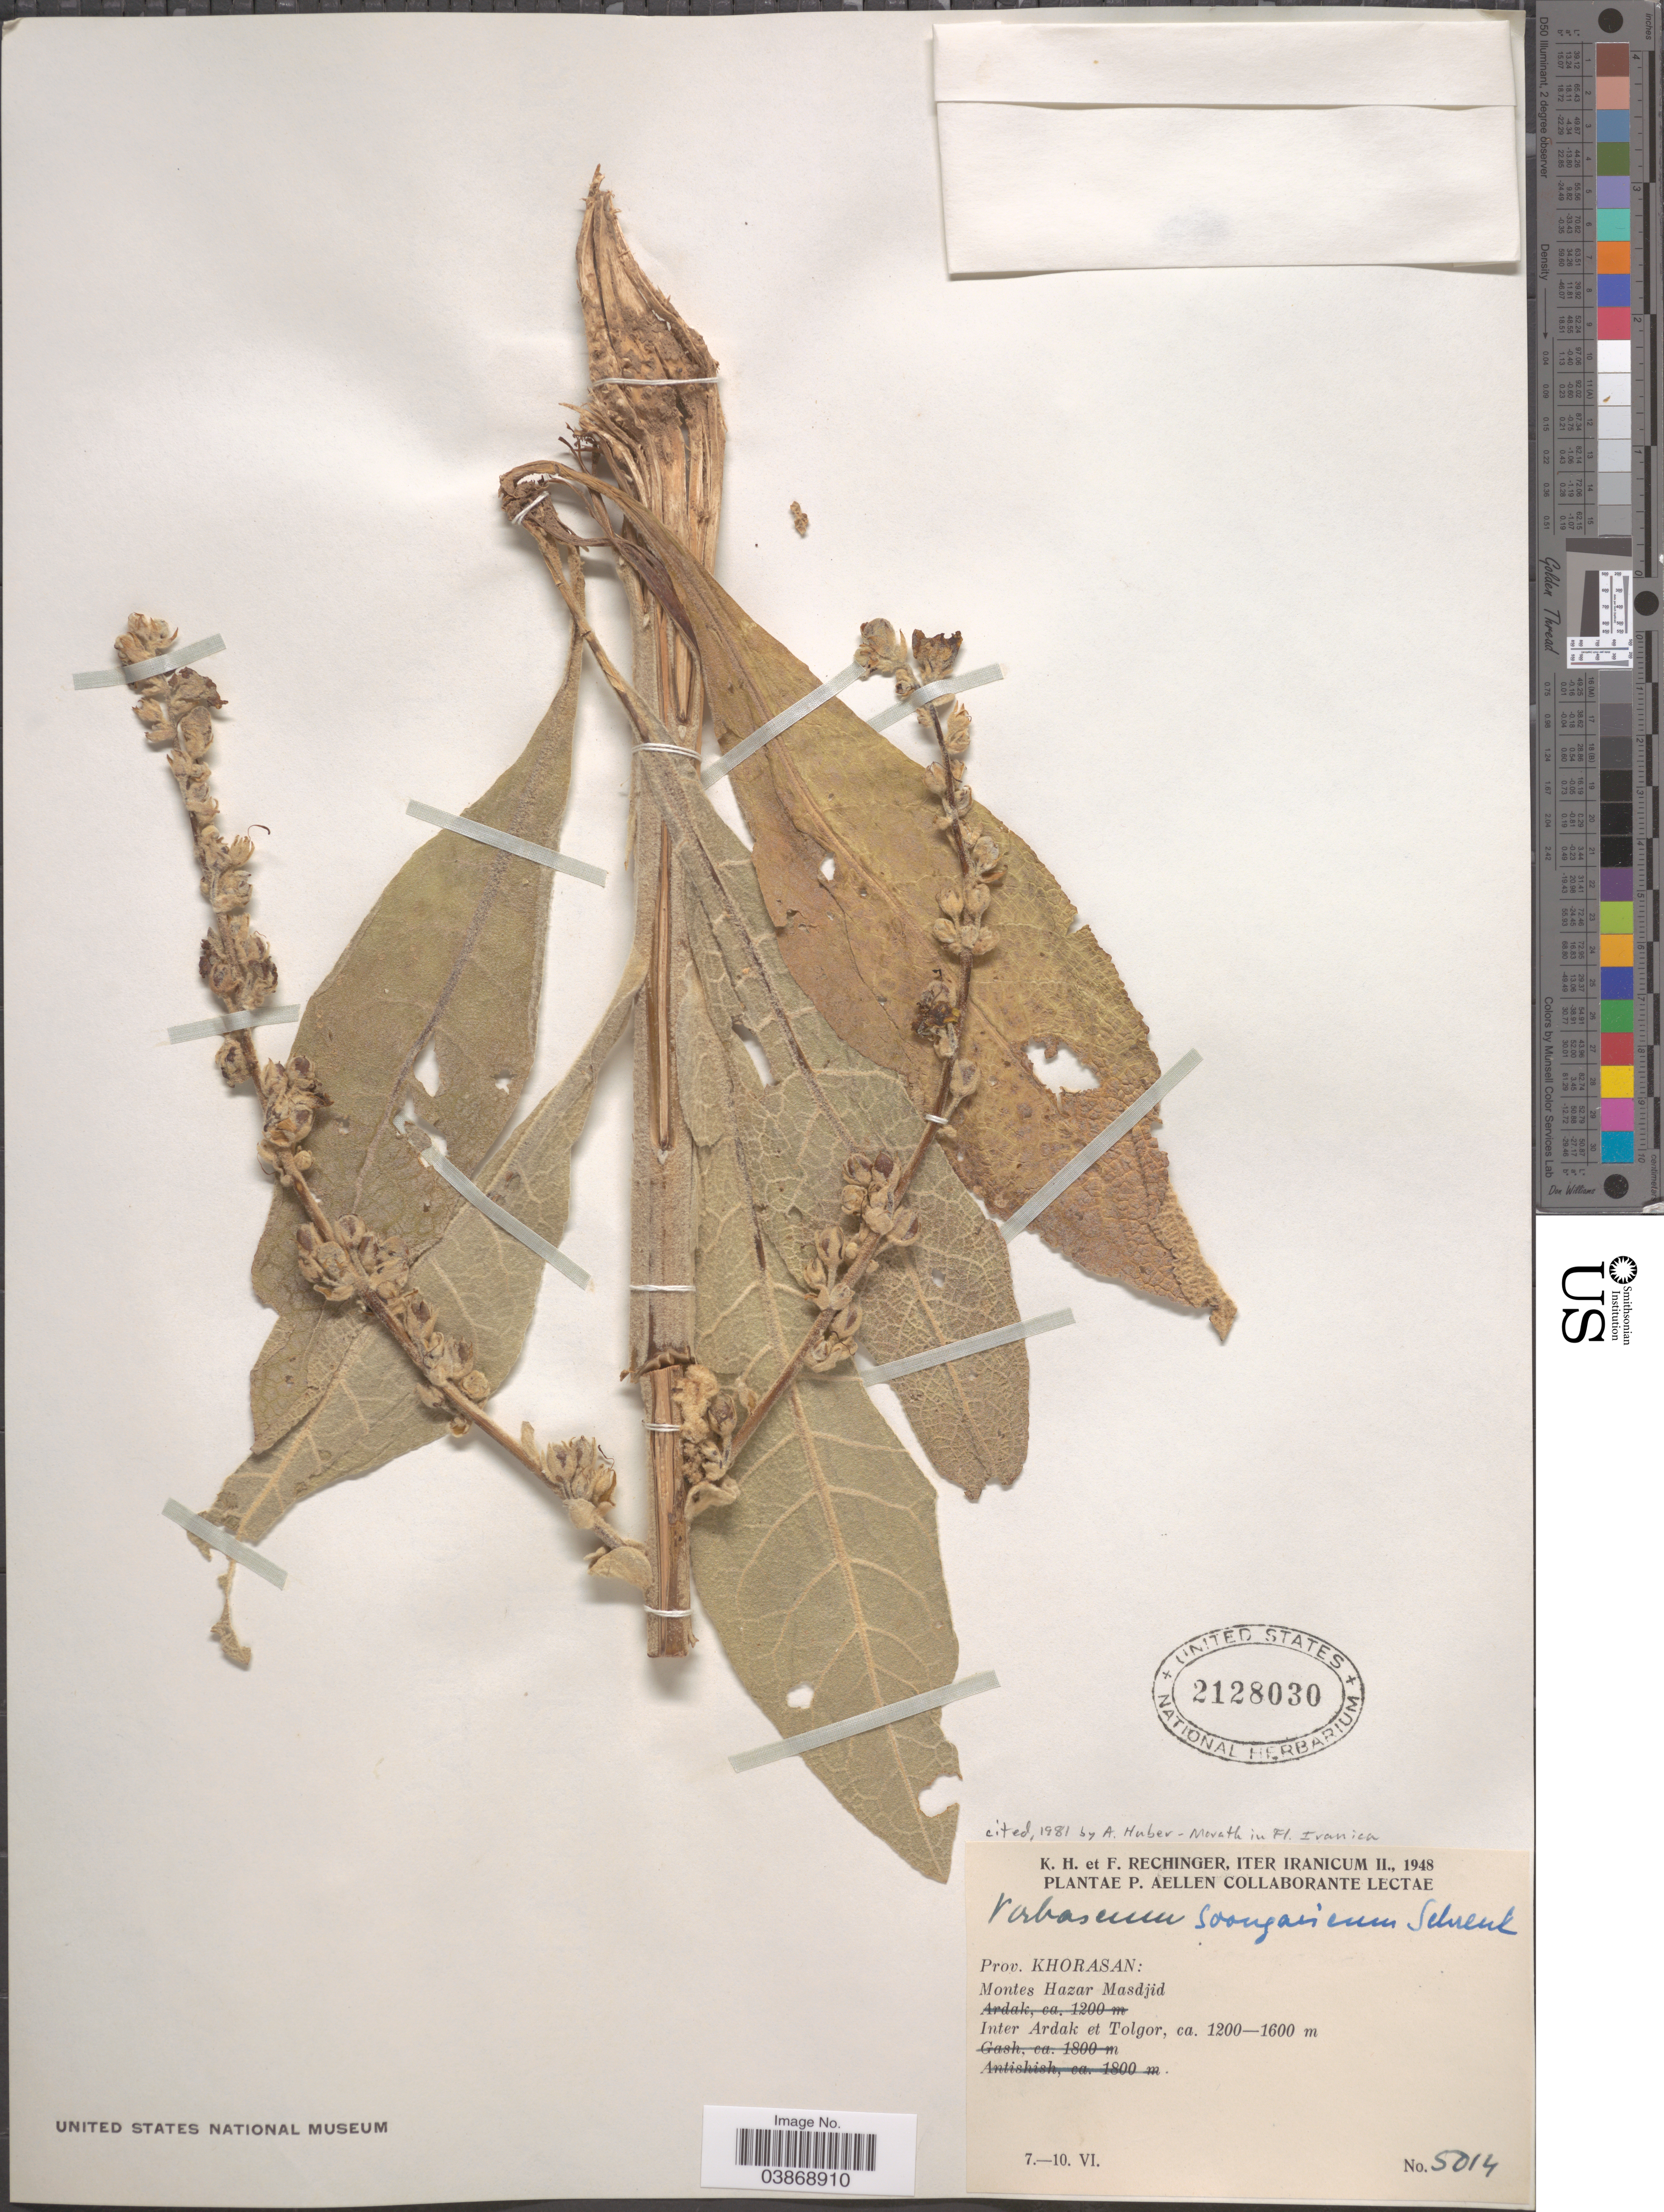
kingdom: Plantae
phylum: Tracheophyta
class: Magnoliopsida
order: Lamiales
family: Scrophulariaceae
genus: Verbascum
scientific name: Verbascum songaricum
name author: Schrenk ex Fisch. & C.A. Mey.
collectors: K. H. Rechinger & F. Rechinger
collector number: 5014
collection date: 1948-06-07/1948-06-10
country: Iran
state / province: Khorasan [obsolete]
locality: Prov. Khorasan: Montes Hazar Madjid. Inter Ardak et Tolgor.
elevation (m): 1200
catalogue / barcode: US 2128030